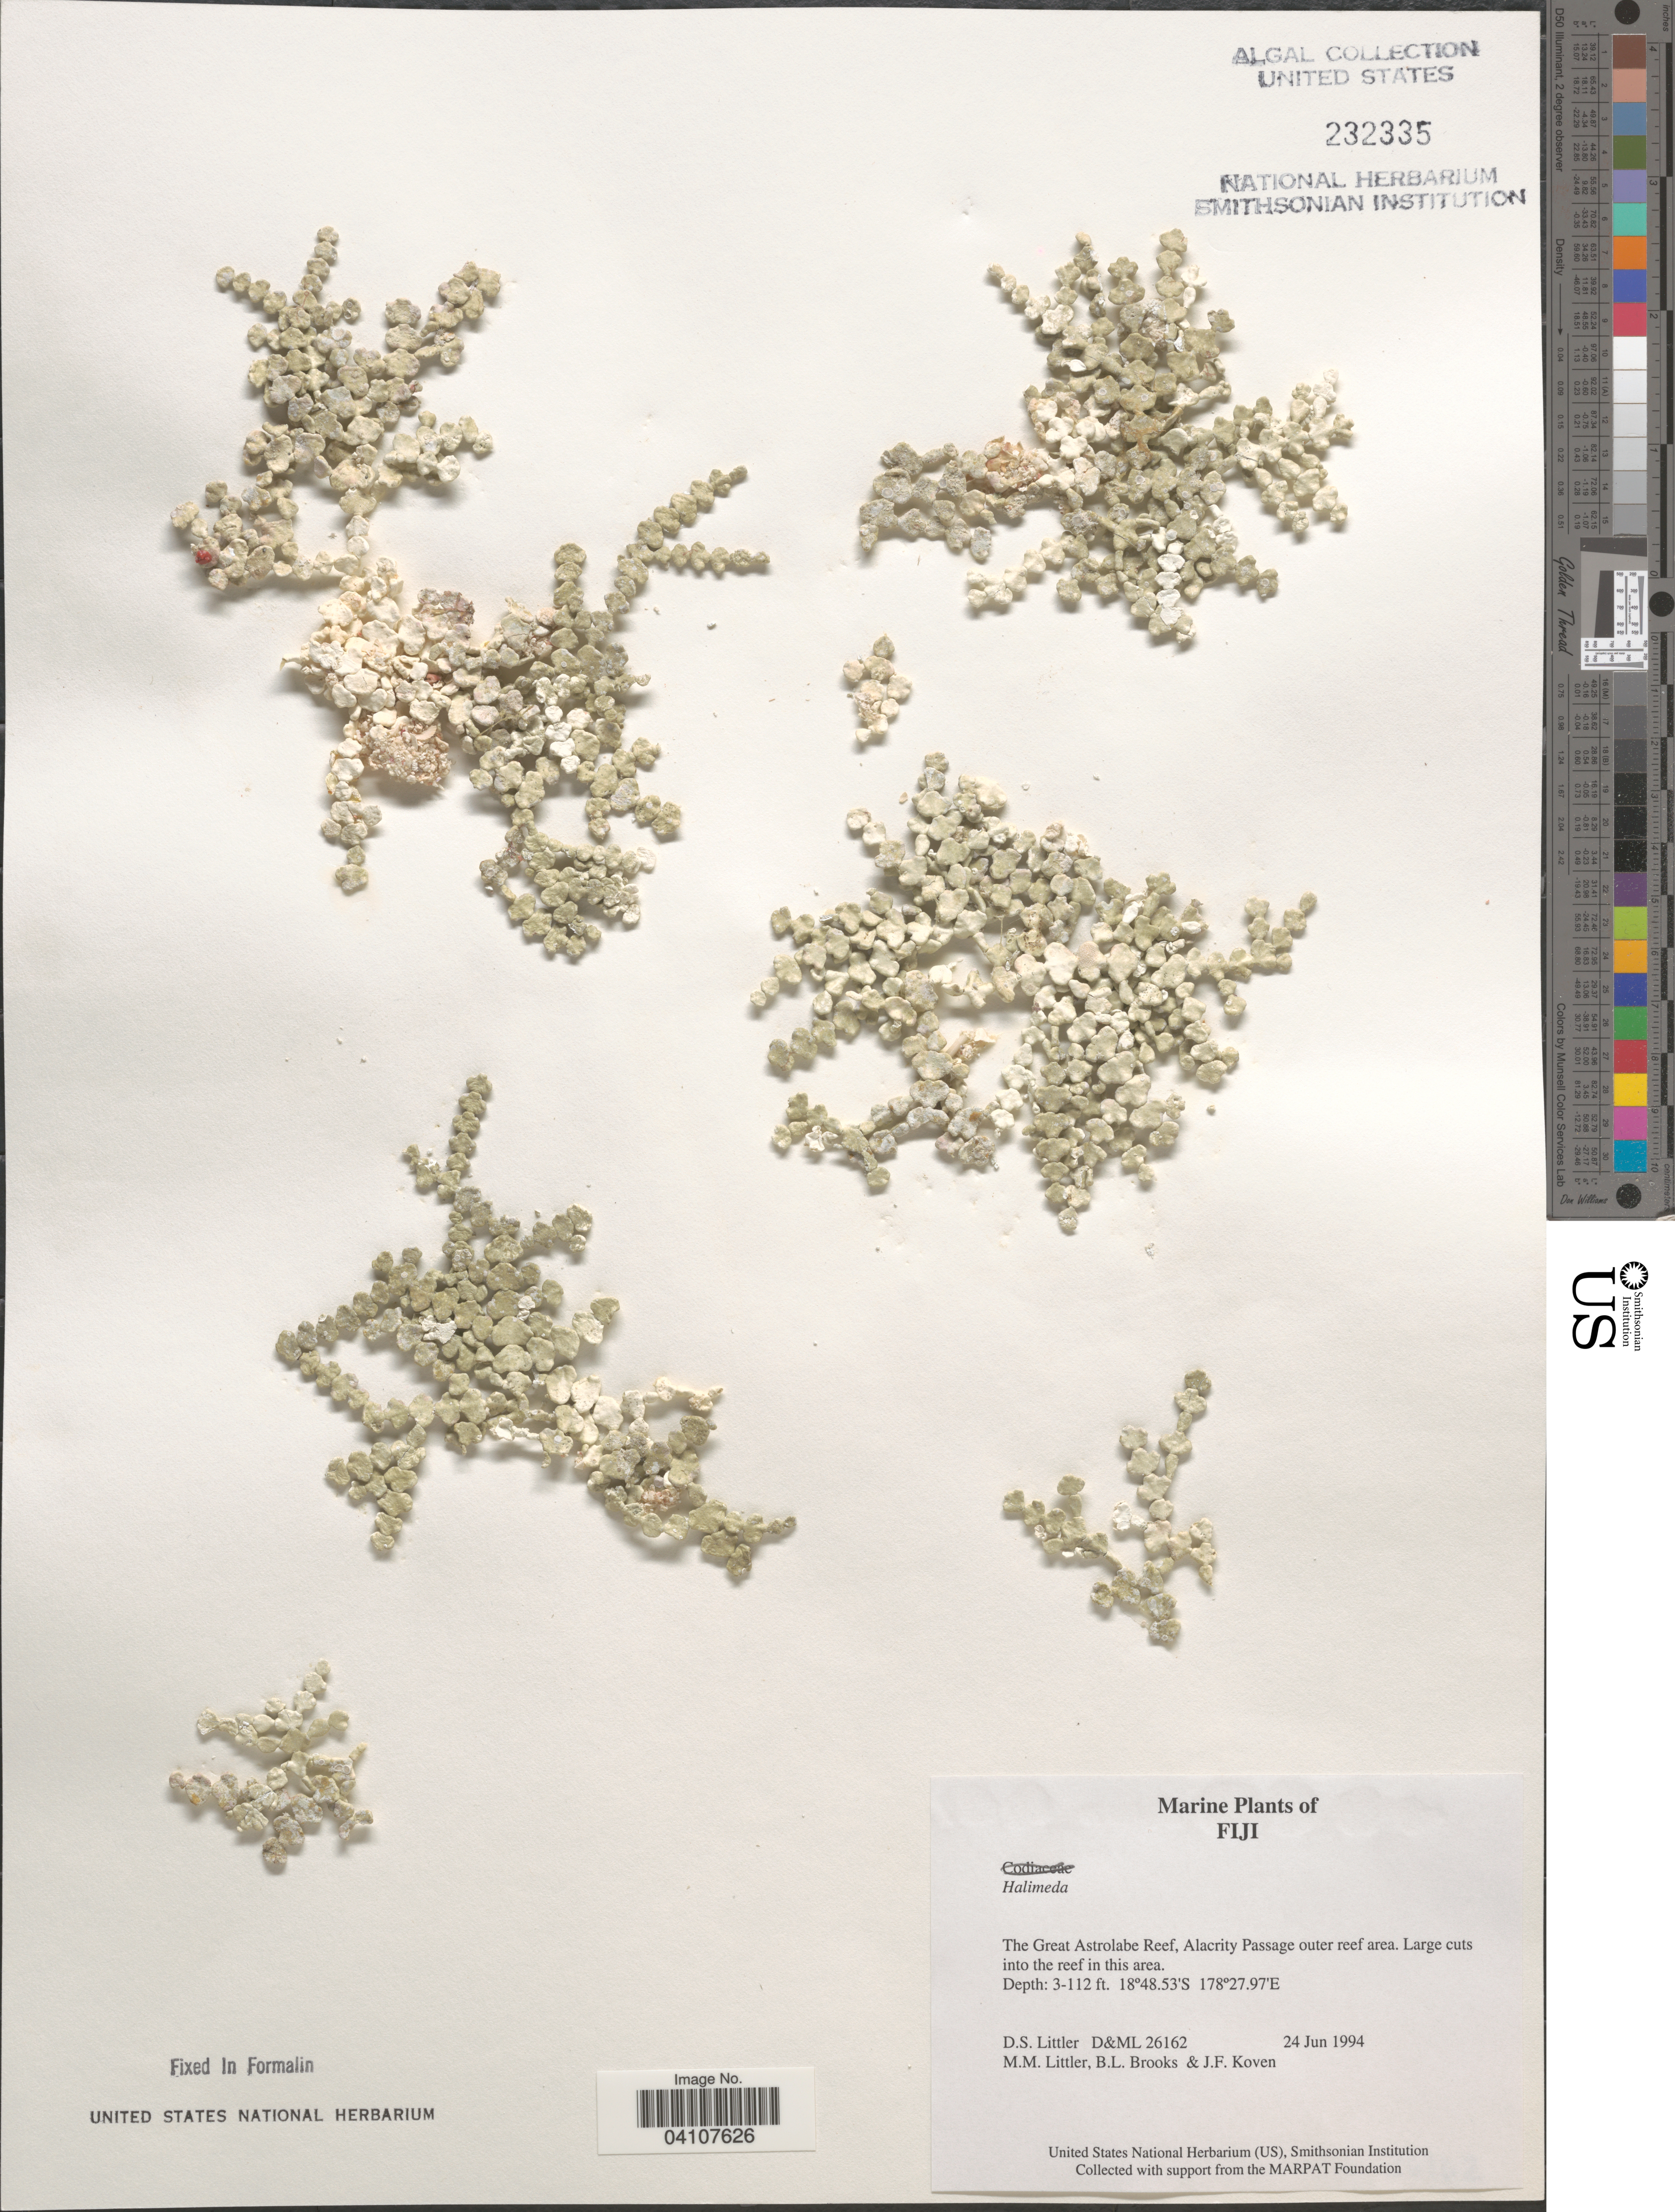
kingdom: Plantae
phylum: Chlorophyta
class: Ulvophyceae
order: Bryopsidales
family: Halimedaceae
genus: Halimeda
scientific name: Halimeda sp.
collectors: D. S. Littler, B. Brooks & J. Koven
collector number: D&ML26162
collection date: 1994-06-24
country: Fiji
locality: The Great Astrolabe Reef, Alacrity Passage outer reef area.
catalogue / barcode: US 232335